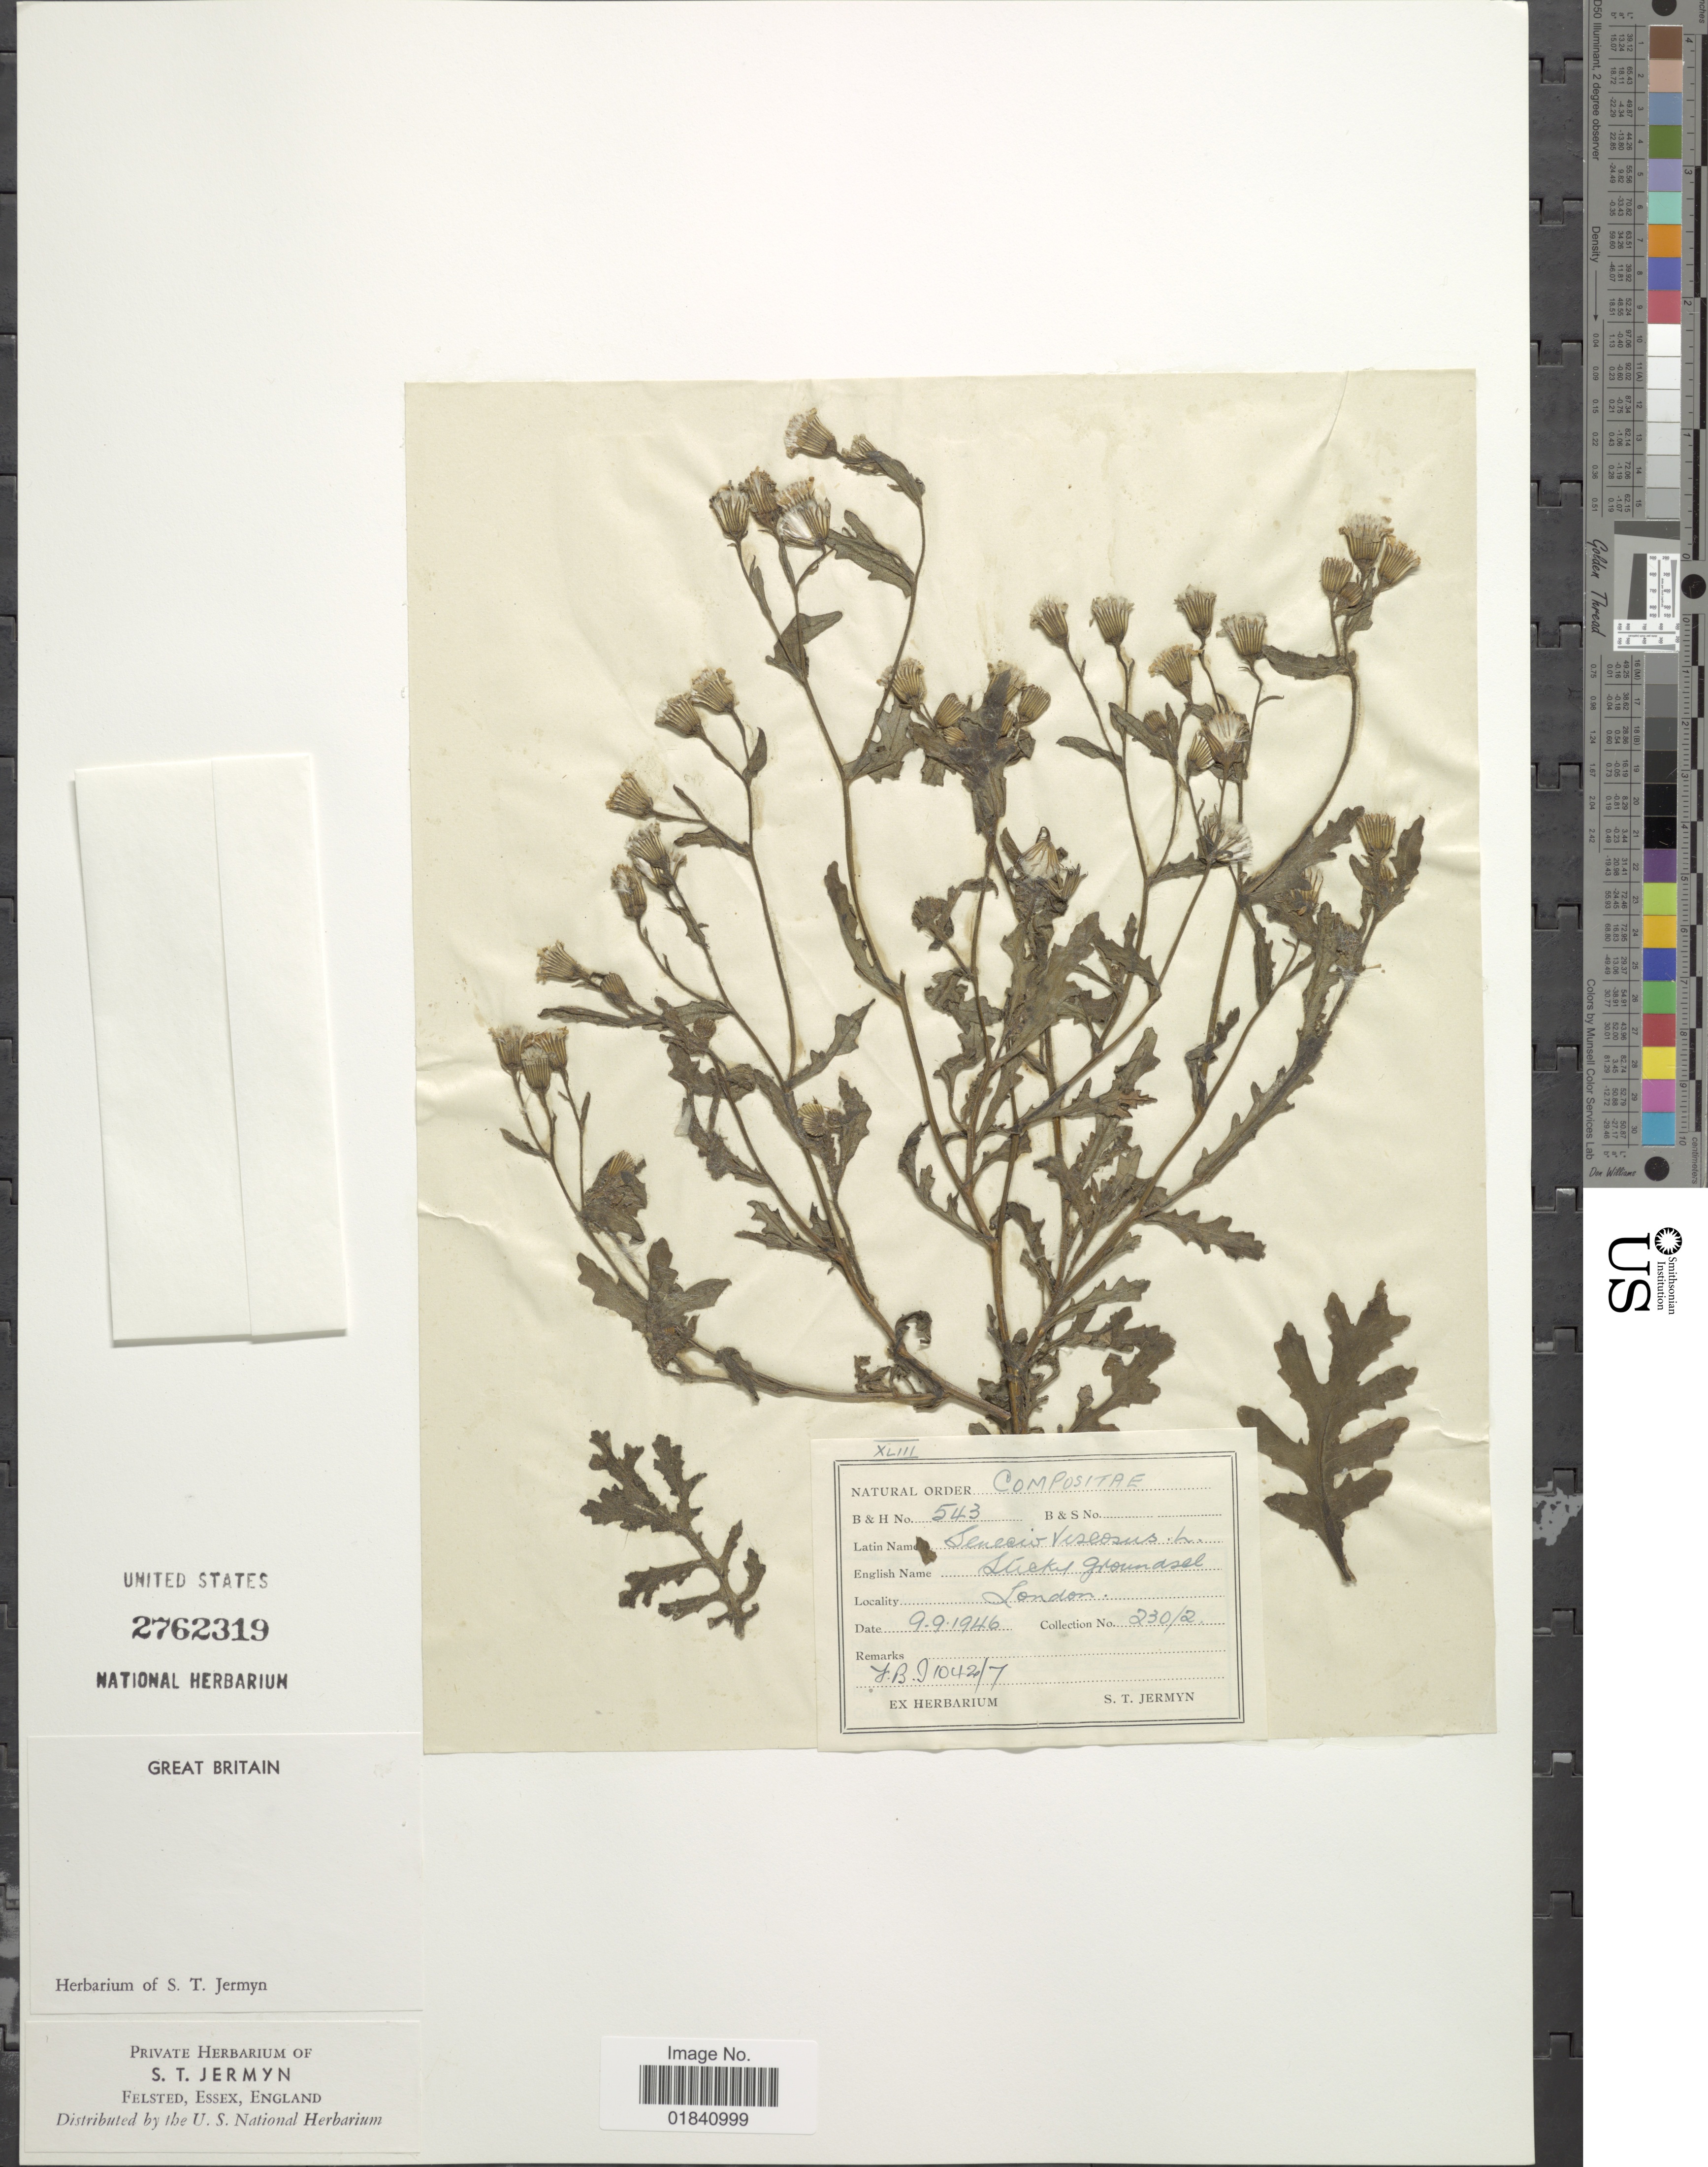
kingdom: Plantae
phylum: Tracheophyta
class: Magnoliopsida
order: Asterales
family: Asteraceae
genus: Senecio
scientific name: Senecio viscosus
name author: L.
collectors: ex herb. S. T. Jermyn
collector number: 230/2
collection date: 1946-09-09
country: United Kingdom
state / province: England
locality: London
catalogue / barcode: US 2762319